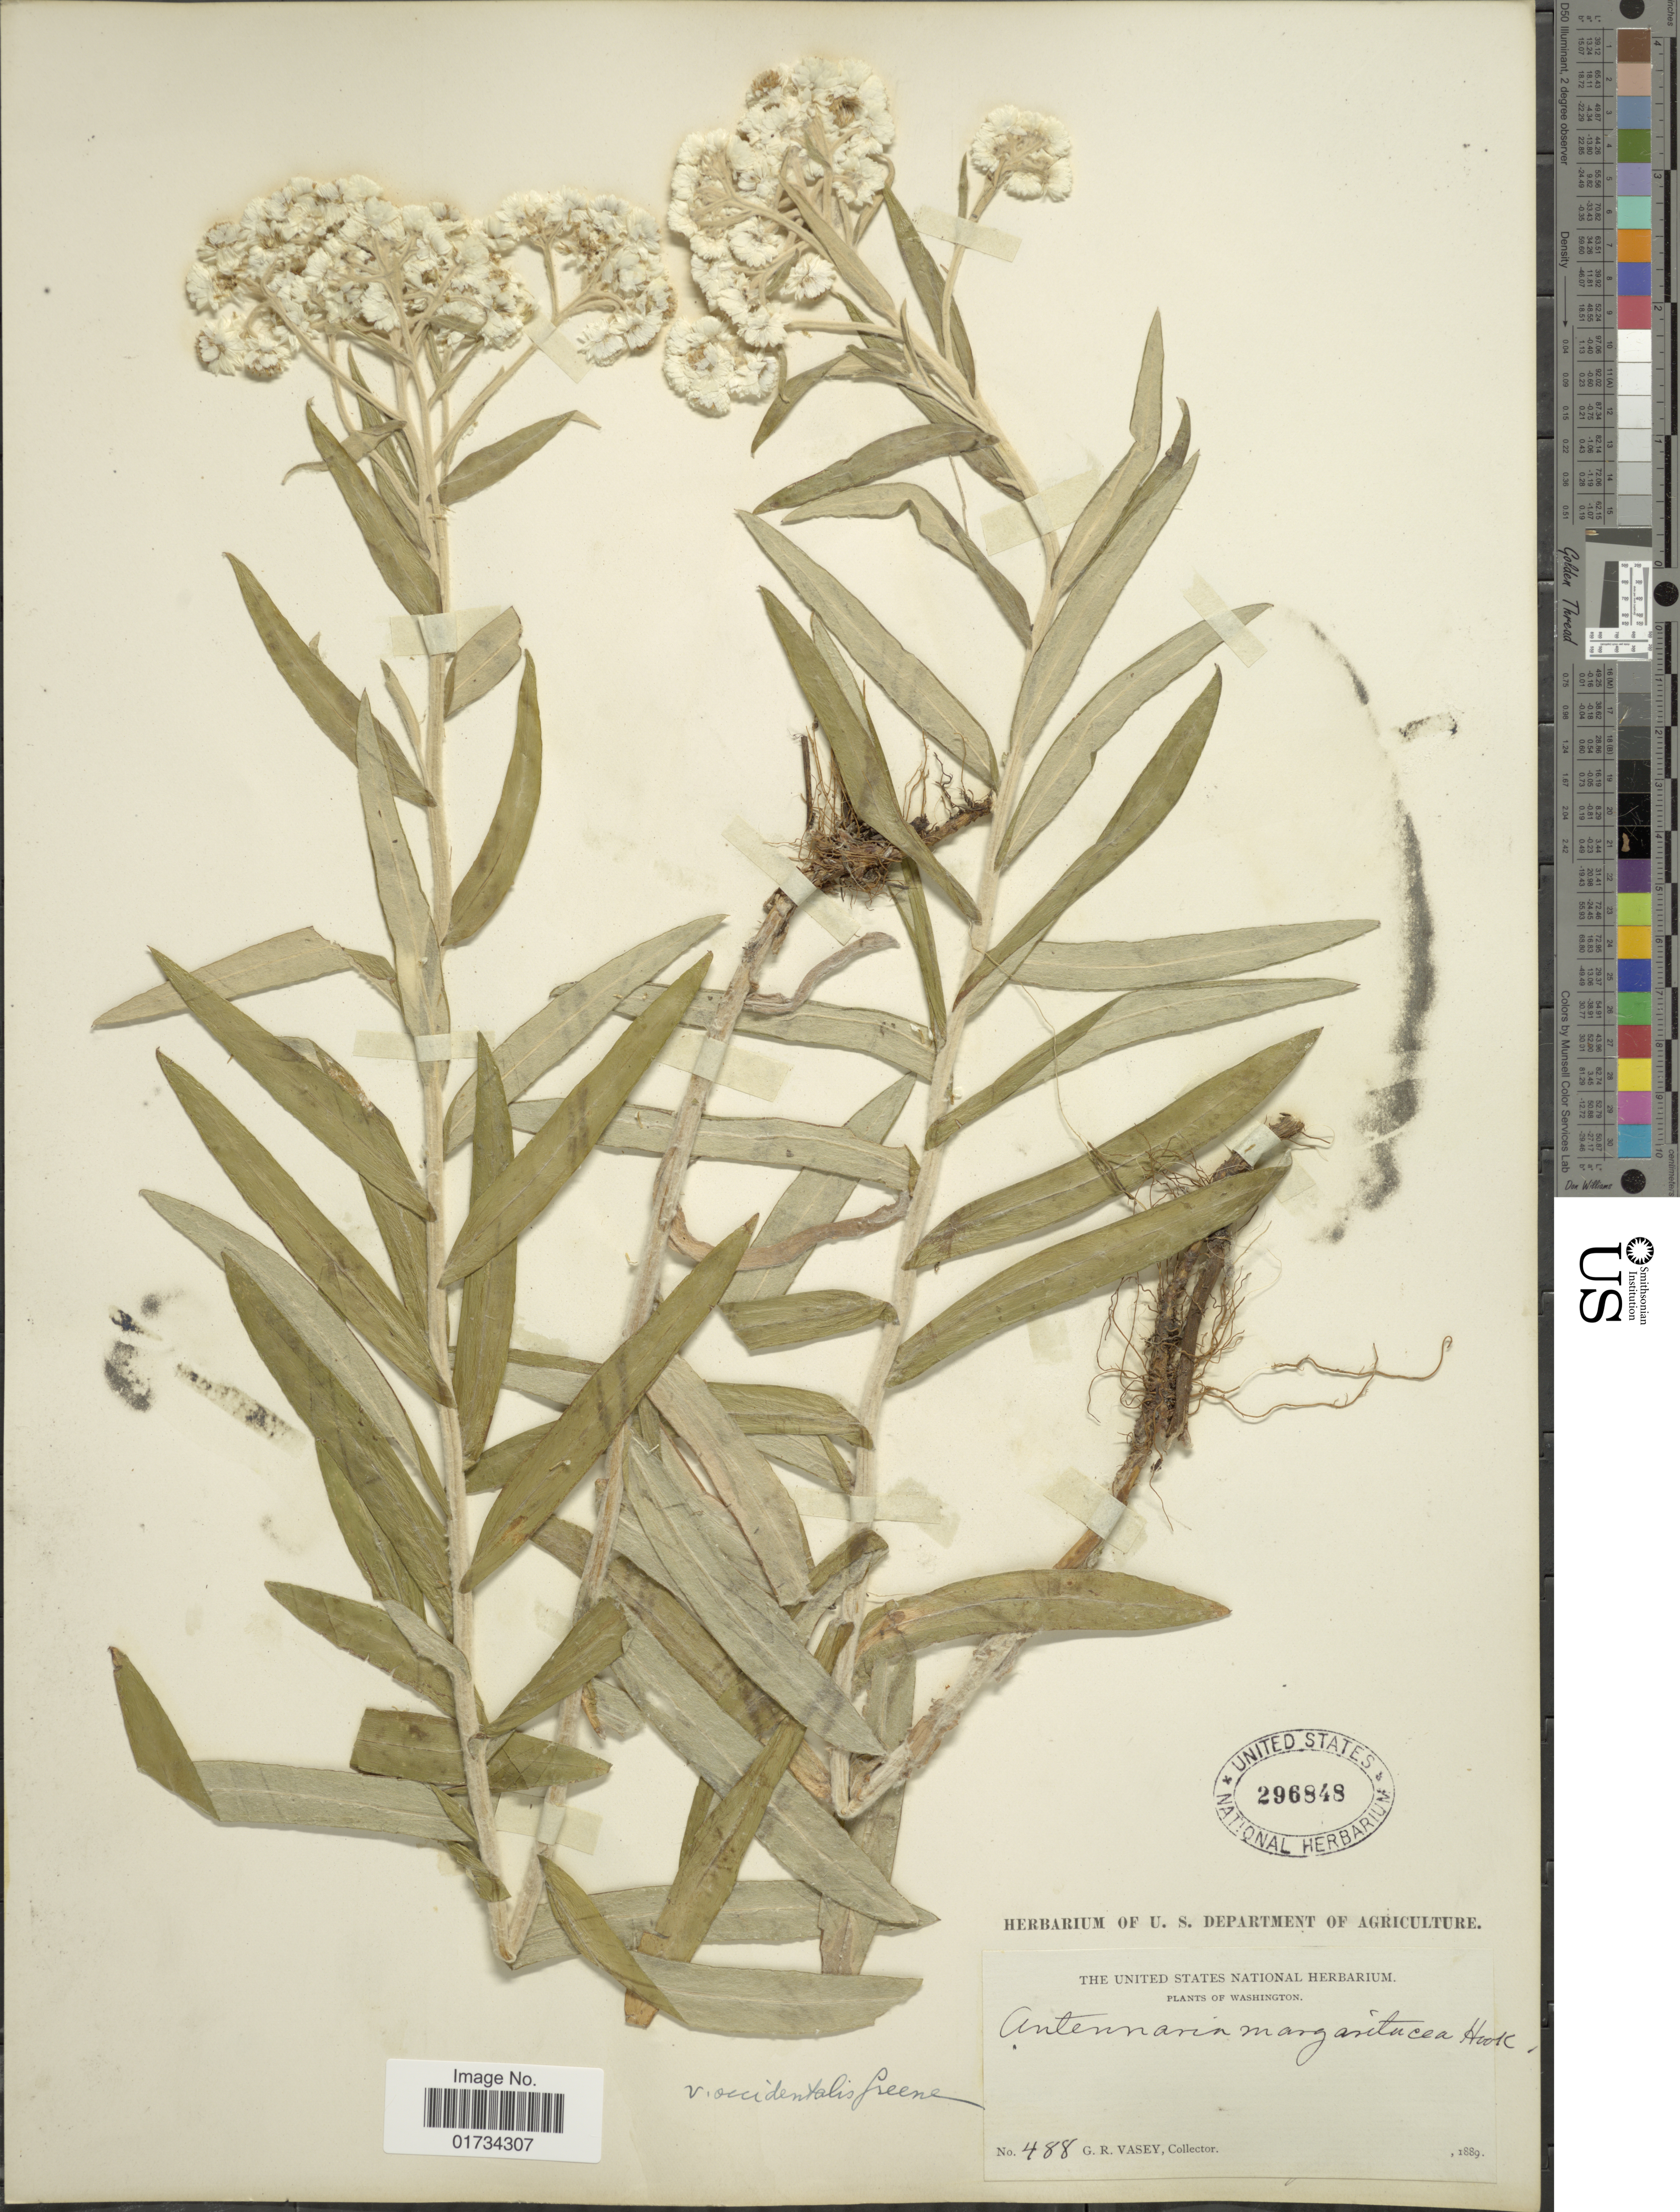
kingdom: Plantae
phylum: Tracheophyta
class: Magnoliopsida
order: Asterales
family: Asteraceae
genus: Anaphalis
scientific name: Anaphalis margaritacea var. occidentalis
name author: Greene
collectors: G. R. Vasey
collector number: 488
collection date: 1889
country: United States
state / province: Washington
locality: Washington.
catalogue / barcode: US 296848